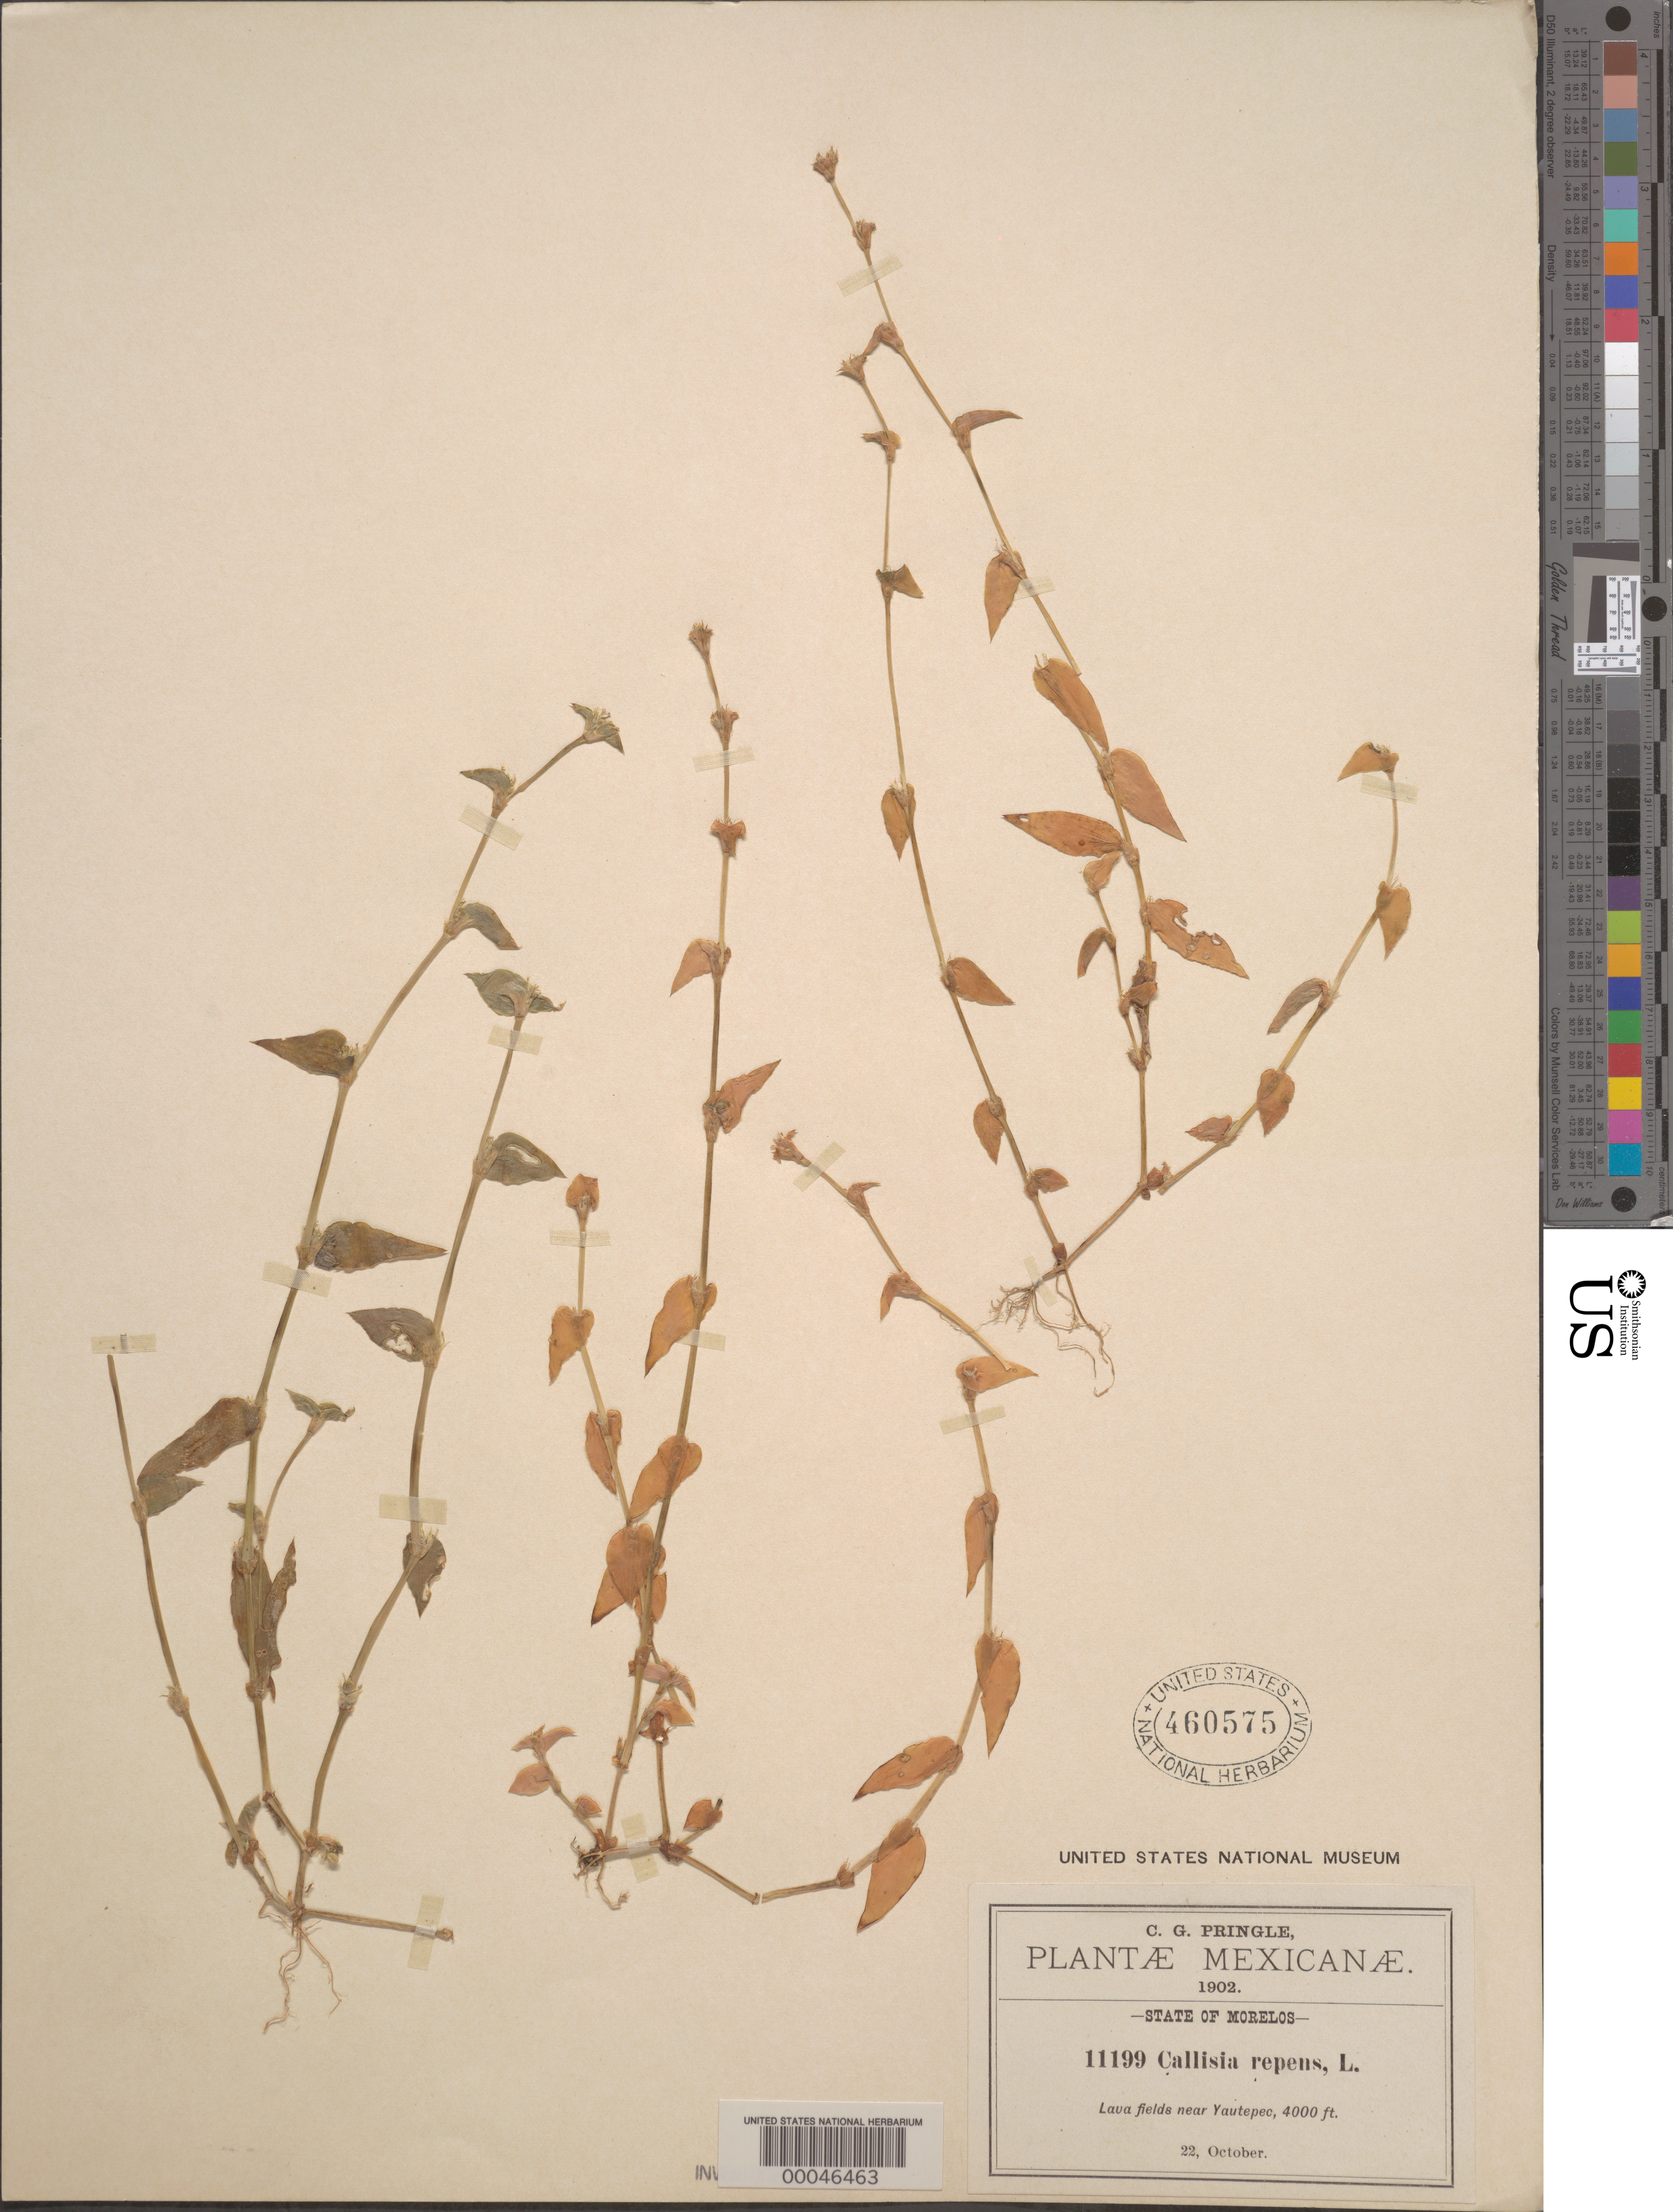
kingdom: Plantae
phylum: Tracheophyta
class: Liliopsida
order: Commelinales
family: Commelinaceae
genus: Callisia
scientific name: Callisia repens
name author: (Jacq.) L.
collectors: C. G. Pringle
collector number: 11199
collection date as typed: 22 Oct 1902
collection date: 1902-10-22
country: Mexico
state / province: Morelos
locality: Near yautepec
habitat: Lava fields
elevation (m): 1220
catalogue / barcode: US 460575